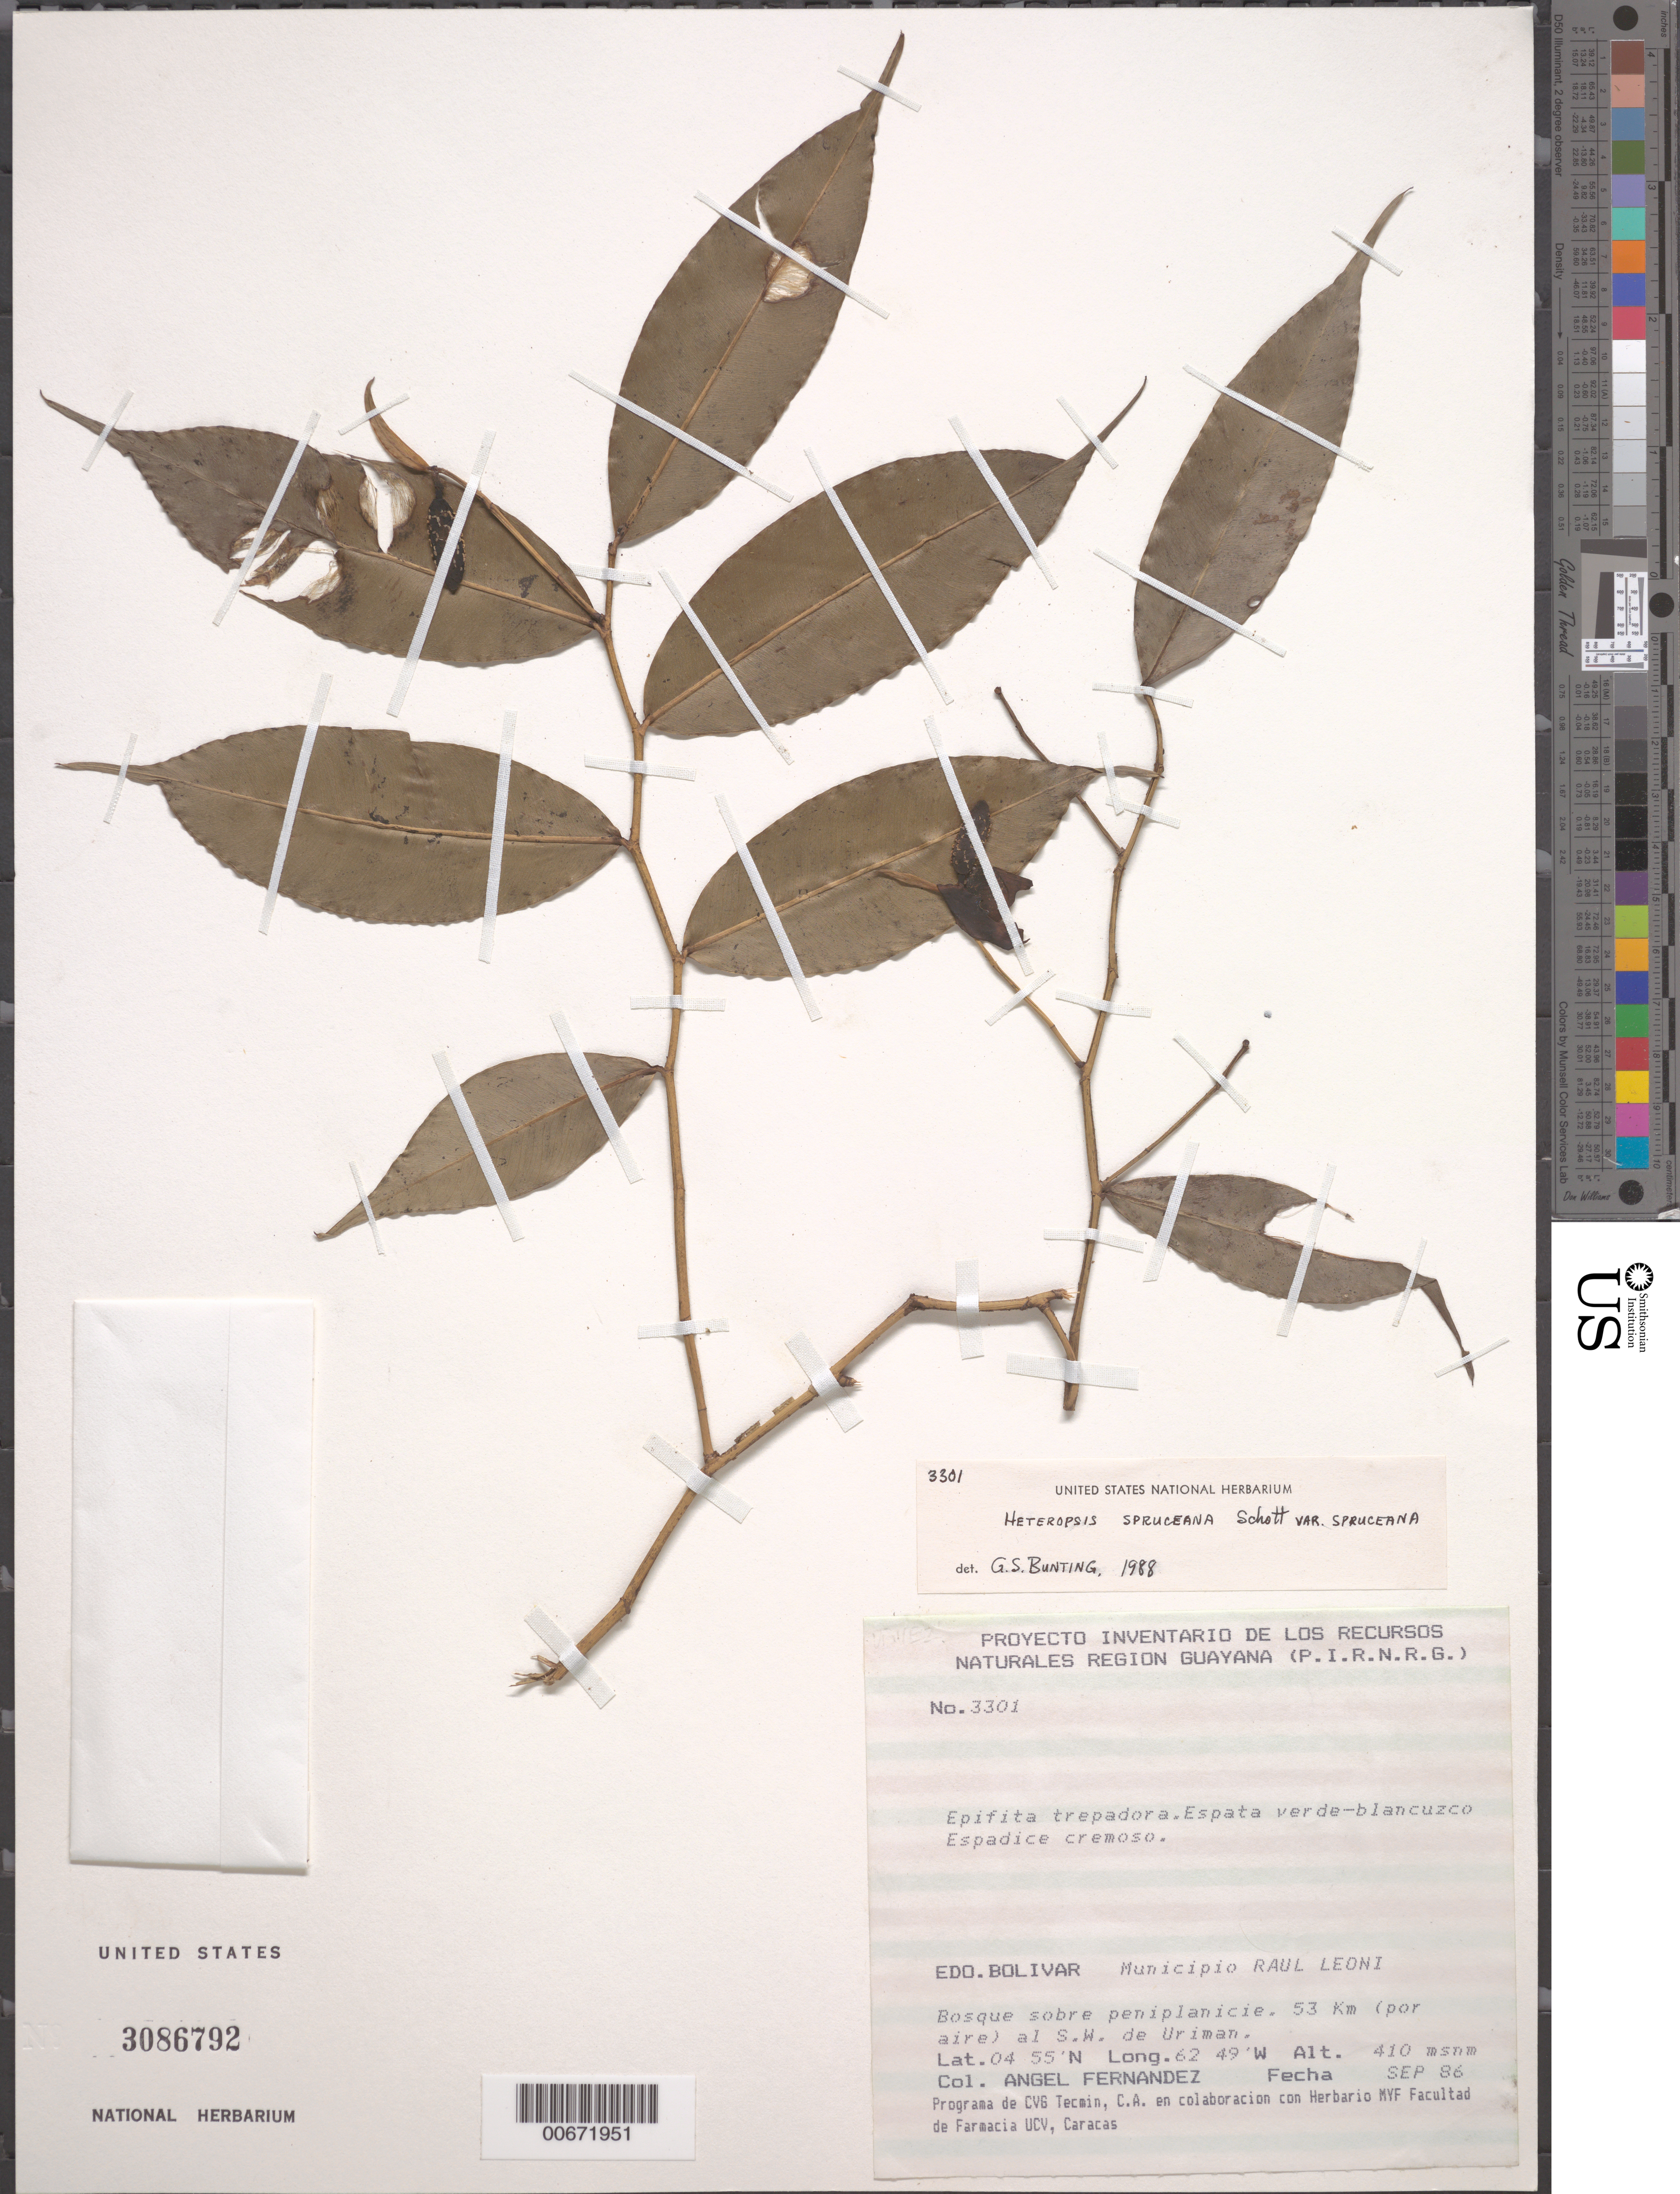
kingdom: Plantae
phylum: Tracheophyta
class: Liliopsida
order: Alismatales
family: Araceae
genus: Heteropsis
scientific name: Heteropsis spruceana var. spruceana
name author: Schott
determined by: Bunting, G. S.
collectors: A. Fernández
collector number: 3301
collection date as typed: Sep-86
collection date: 1986-09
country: Venezuela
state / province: Bolívar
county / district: Angostura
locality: Mun. Raúl Leoni [=Angostura], 53 km by air to SW of Uriman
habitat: Forest on plain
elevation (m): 410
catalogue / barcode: US 3086792